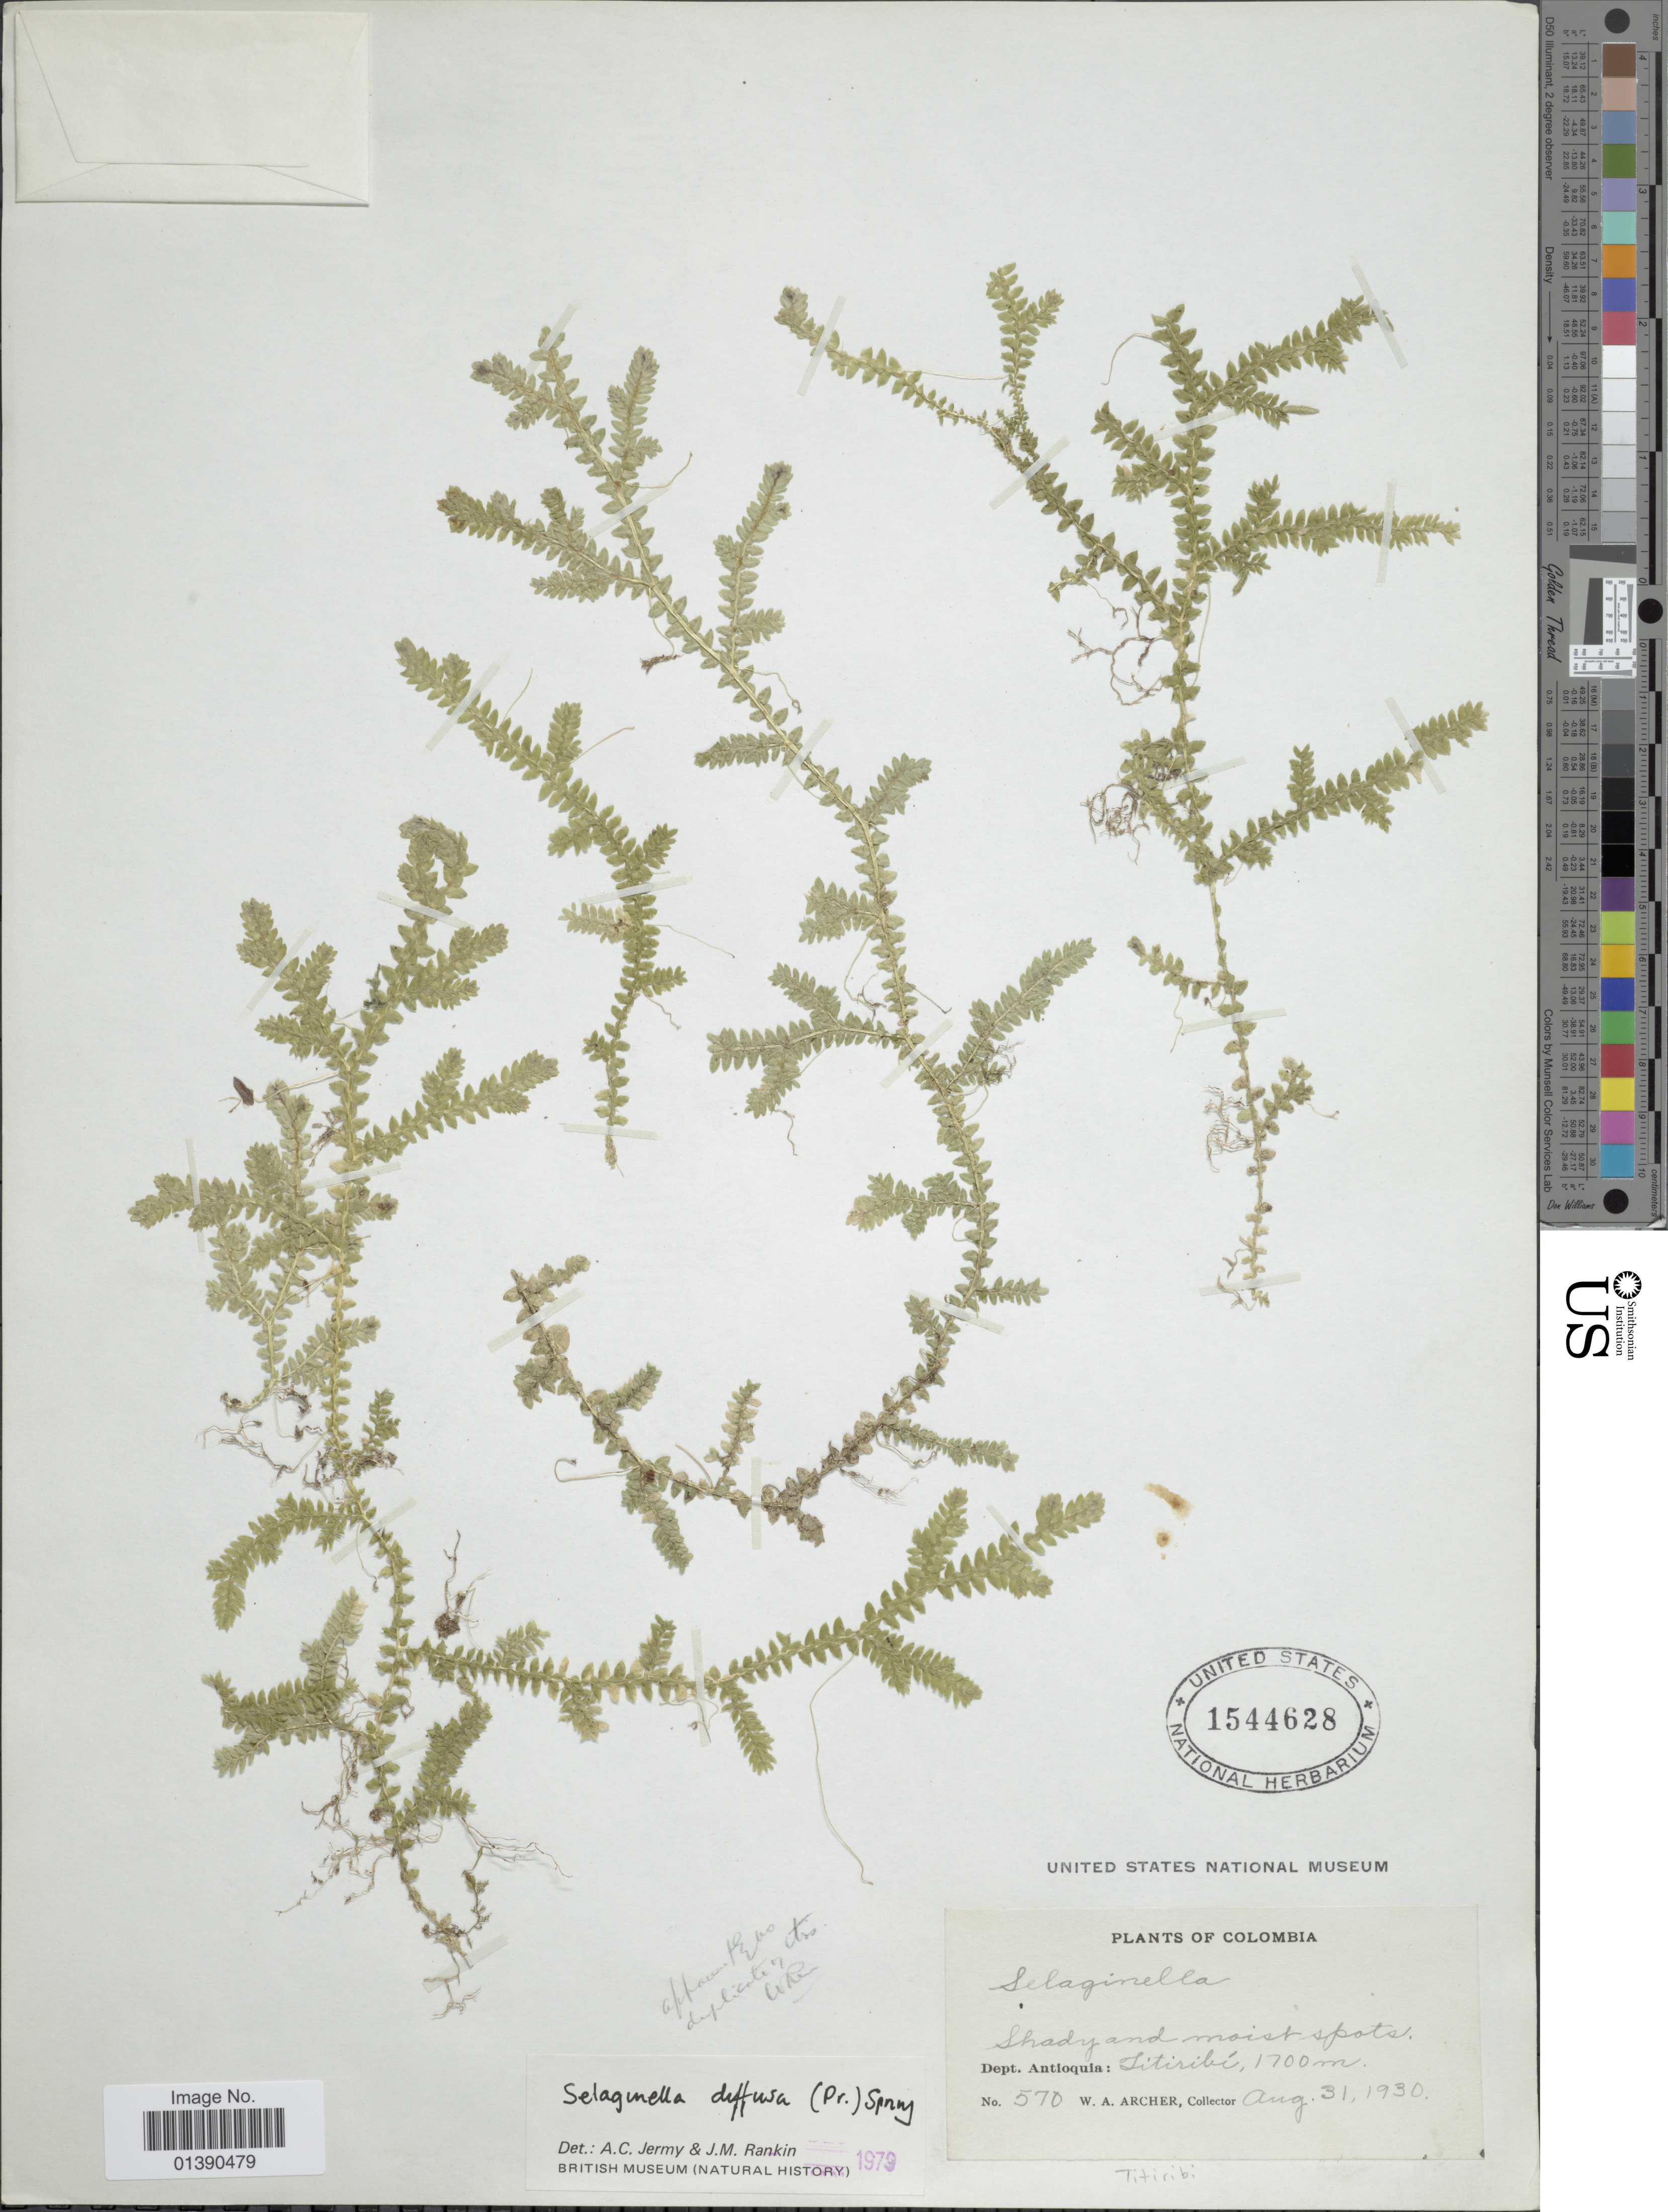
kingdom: Plantae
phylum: Tracheophyta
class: Lycopodiopsida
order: Selaginellales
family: Selaginellaceae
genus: Selaginella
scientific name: Selaginella diffusa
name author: (C. Presl) Spring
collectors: W. A. Archer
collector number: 570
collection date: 1930-08-31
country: Colombia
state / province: Antioquia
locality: Jitiribí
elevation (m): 1700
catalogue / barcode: US 1544628